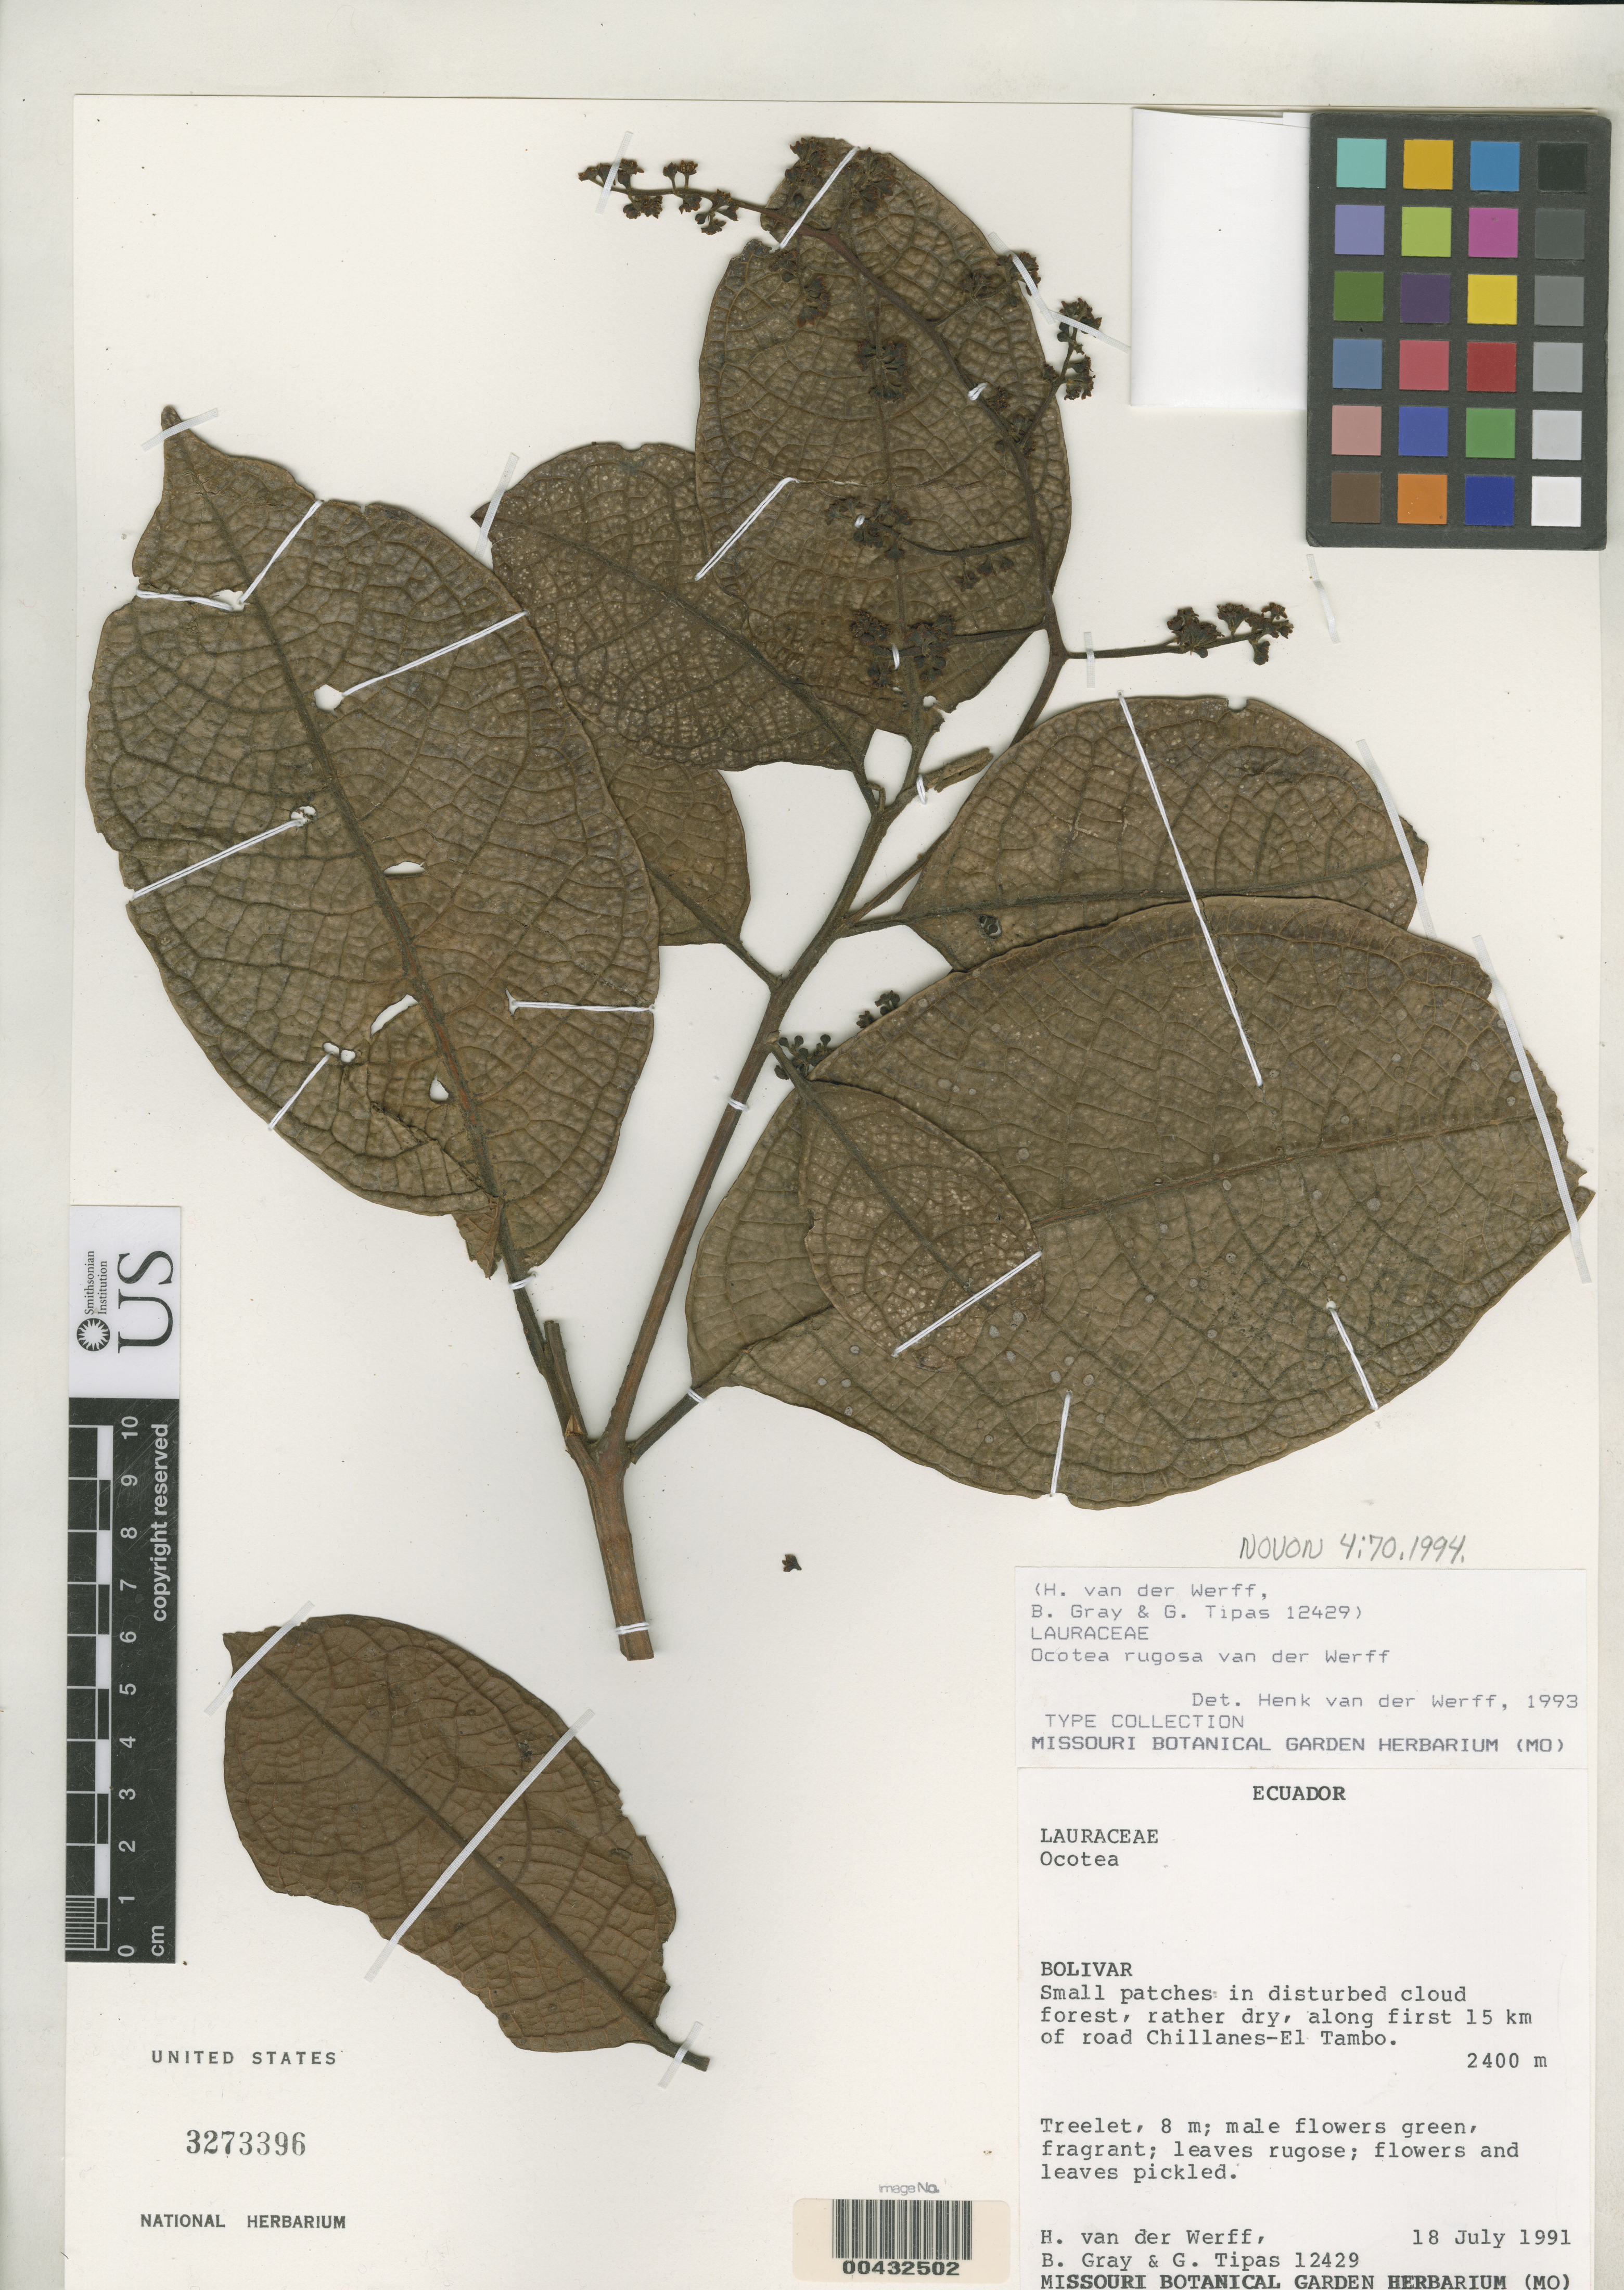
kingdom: Plantae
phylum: Tracheophyta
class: Magnoliopsida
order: Laurales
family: Lauraceae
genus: Ocotea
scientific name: Ocotea rugosa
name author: van der Werff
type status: Isotype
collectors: H. van der Werff, B. Gray & G. Tipas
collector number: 12429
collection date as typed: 18 Jul 1991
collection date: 1991-07-18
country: Ecuador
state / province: Bolívar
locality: Along first 15 km of road Chillanes-ElTambo.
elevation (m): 2400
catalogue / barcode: US 3273396